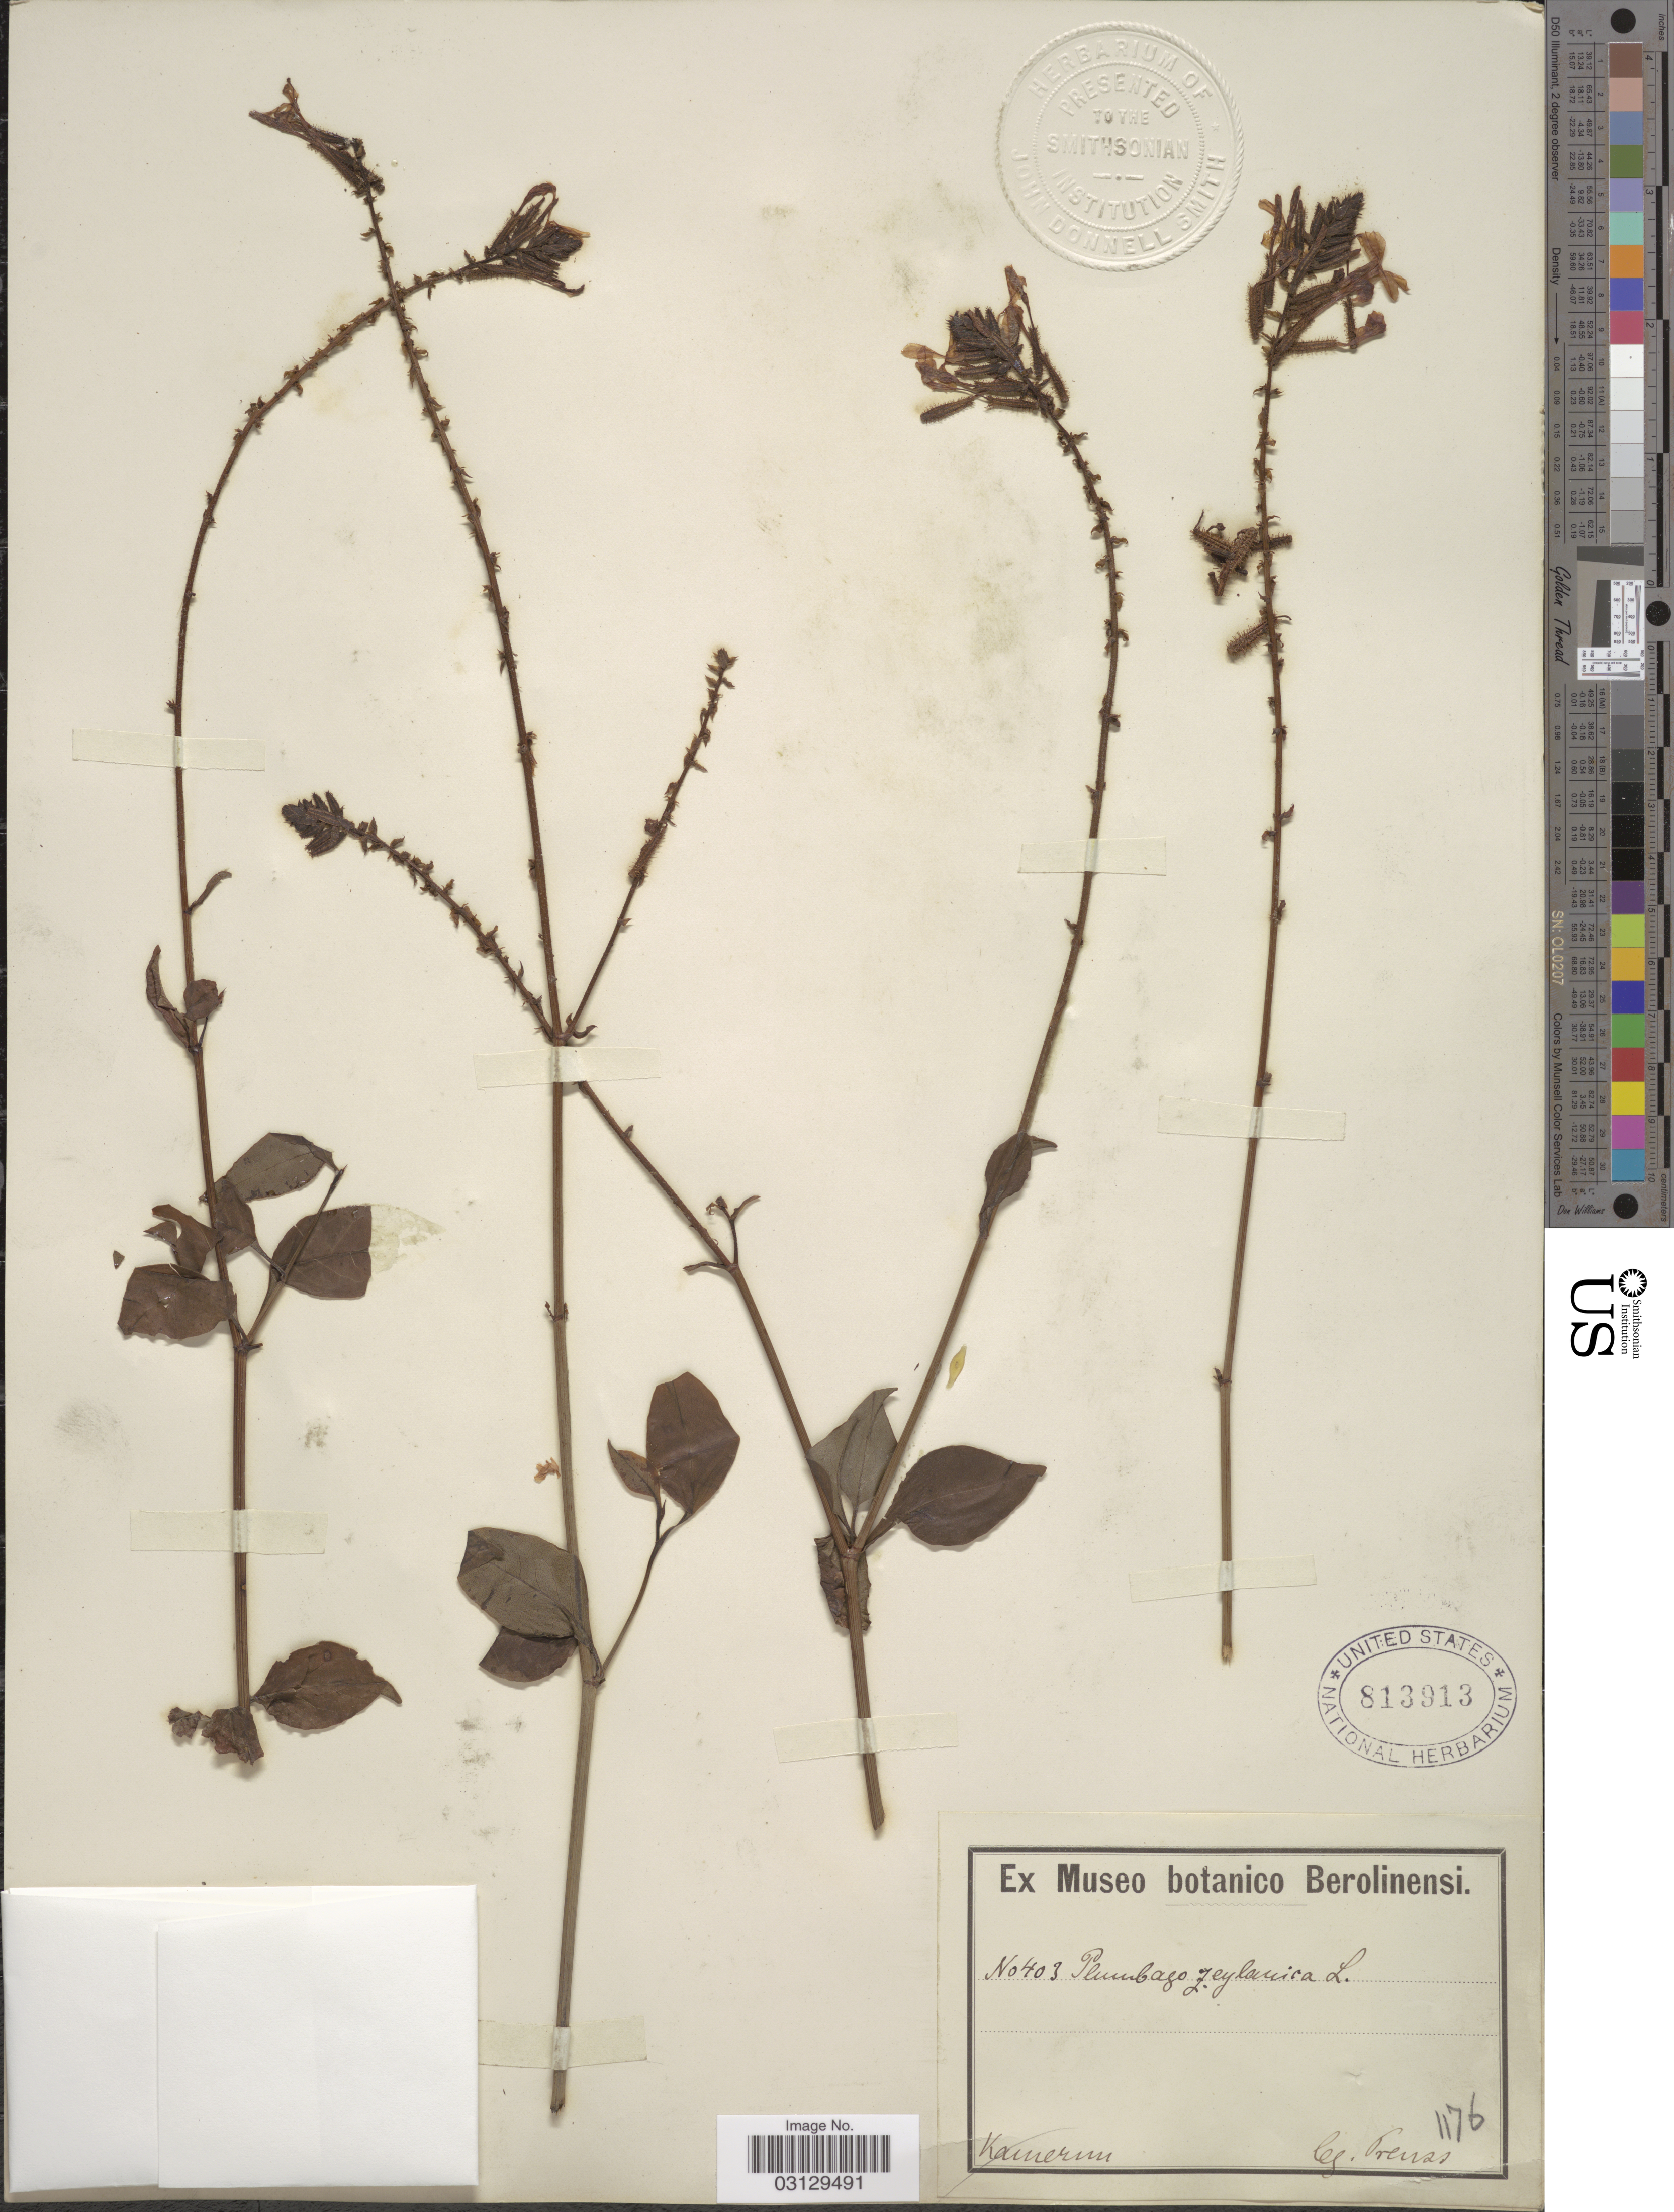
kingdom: Plantae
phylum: Tracheophyta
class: Magnoliopsida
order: Caryophyllales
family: Plumbaginaceae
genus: Plumbago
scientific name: Plumbago zeylanica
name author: L.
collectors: C. Preuss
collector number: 403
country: Cameroon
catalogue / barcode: US 813913